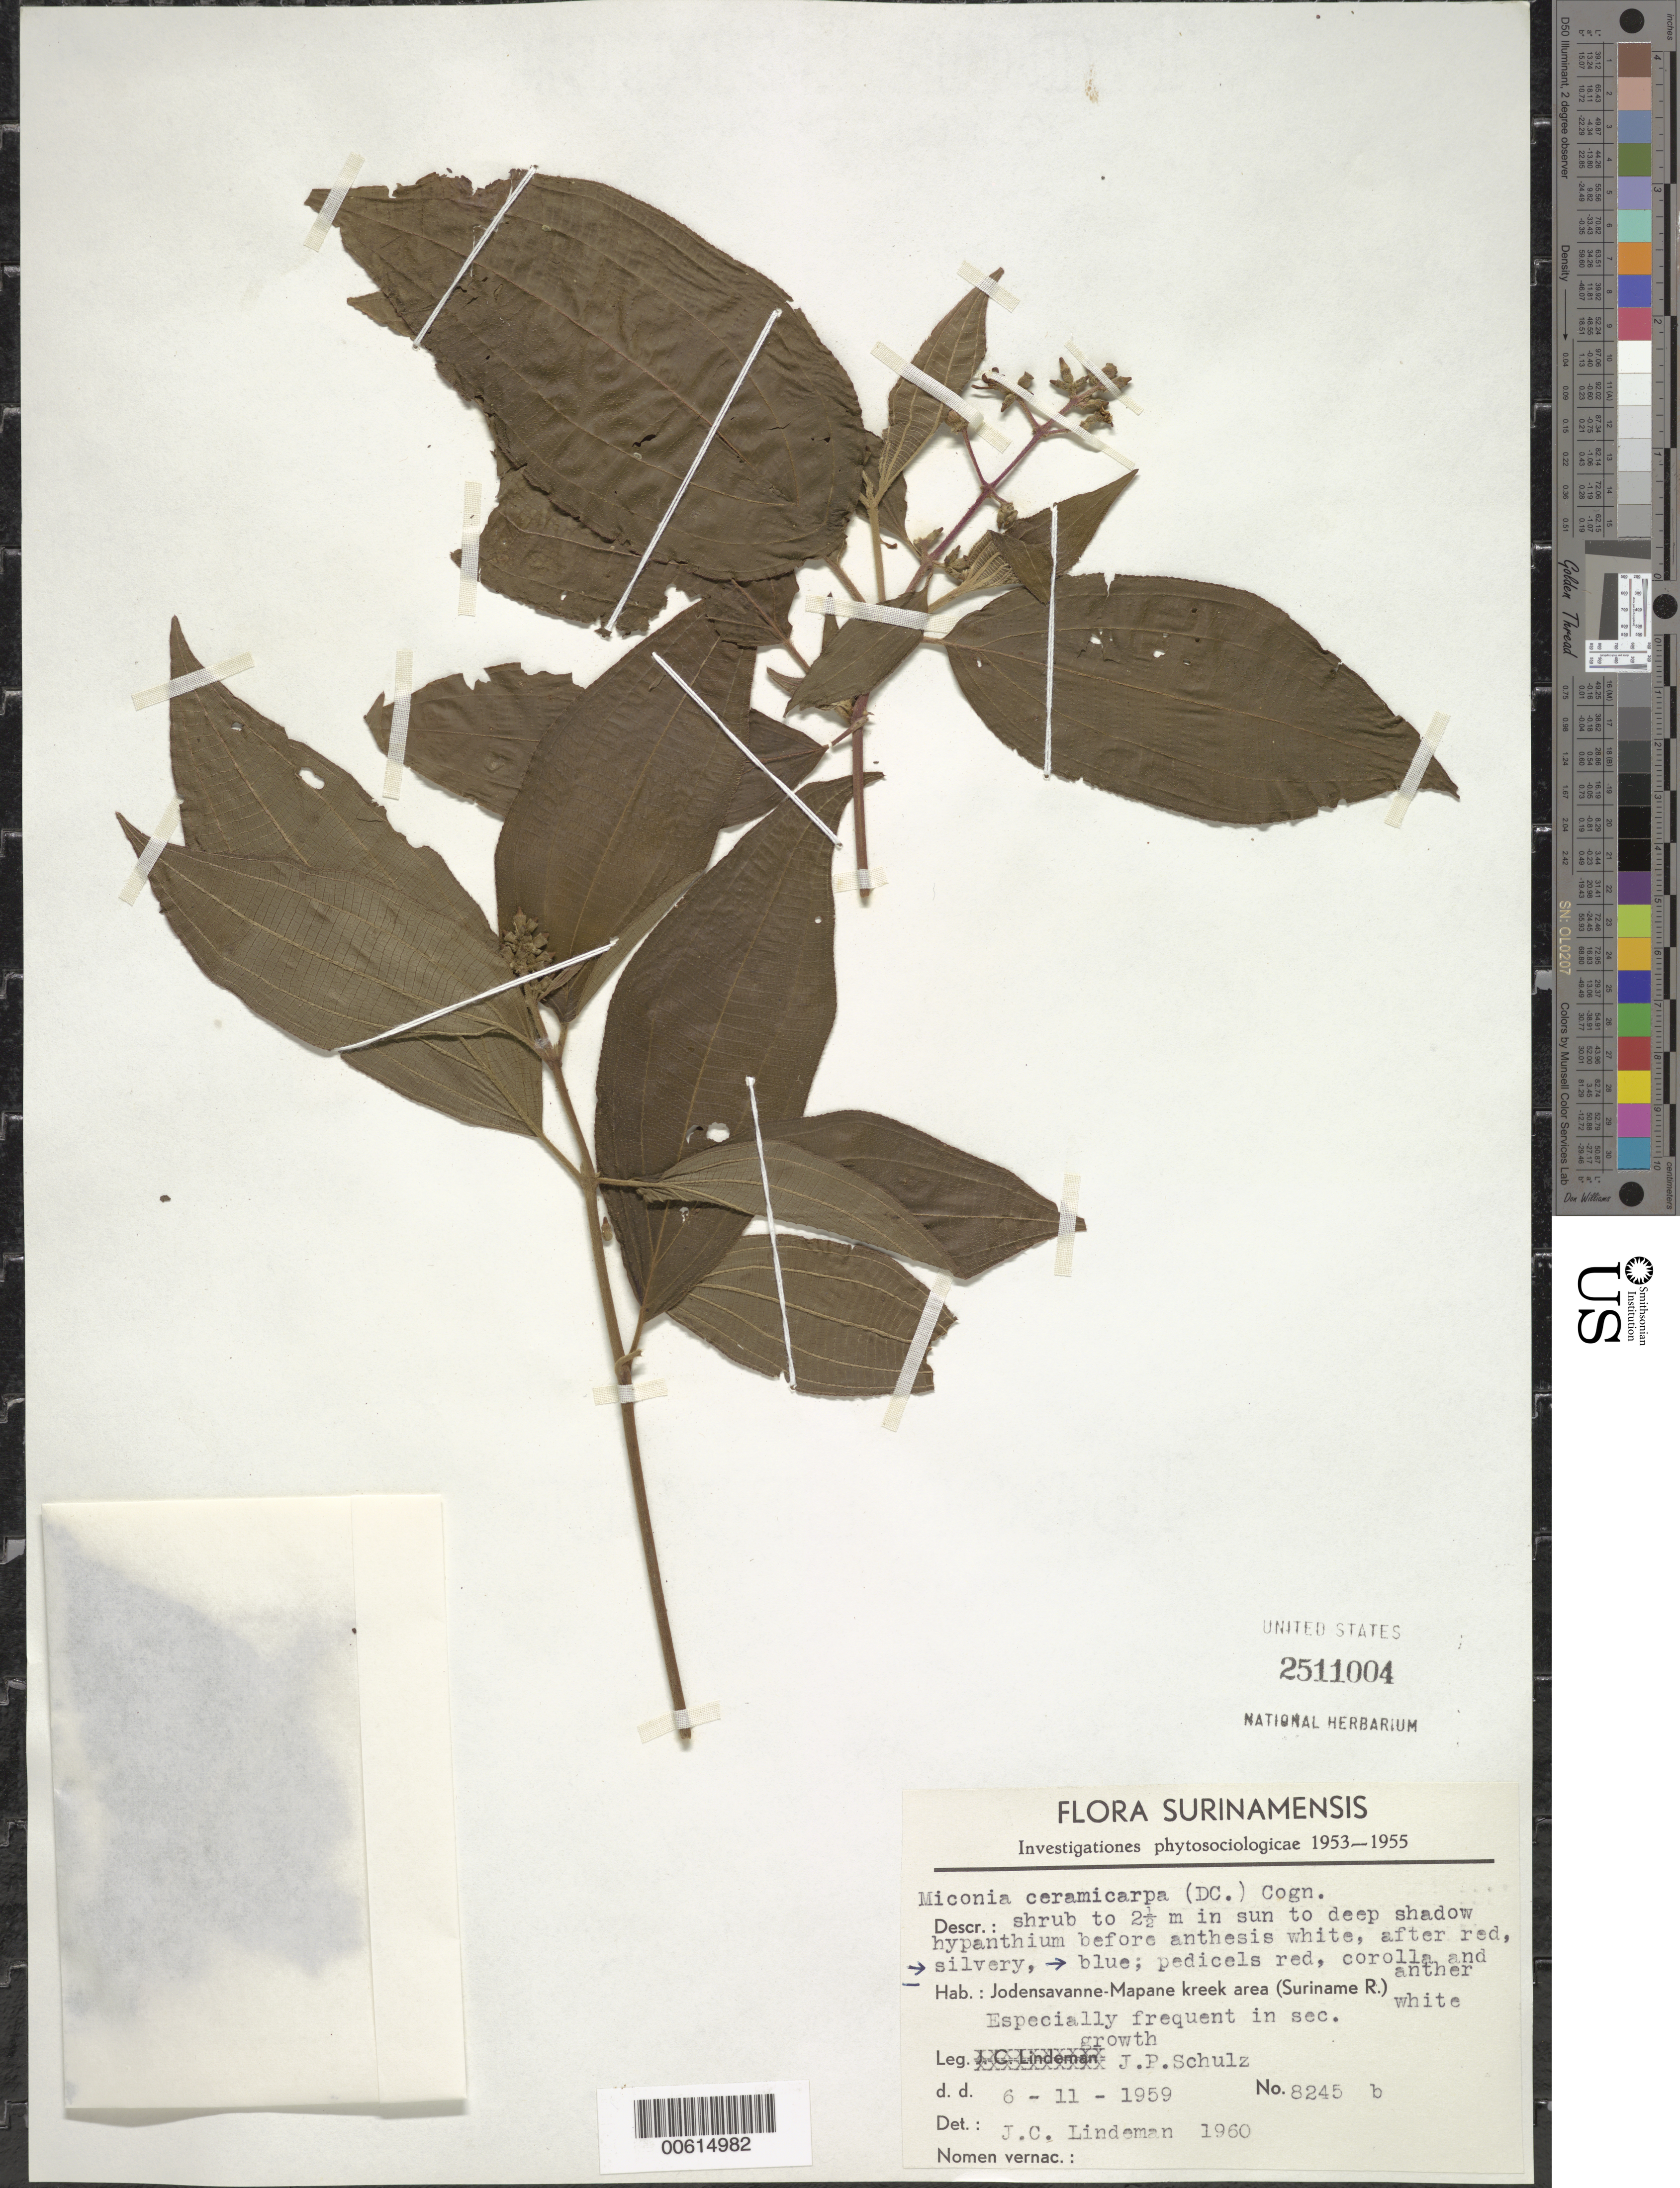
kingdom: Plantae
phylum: Tracheophyta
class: Magnoliopsida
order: Myrtales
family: Melastomataceae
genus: Miconia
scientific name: Miconia ceramicarpa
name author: (DC.) Cogn.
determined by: Lindeman, J. C.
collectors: J. P. Schulz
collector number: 8245 b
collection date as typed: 6-Nov-59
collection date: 1959-11-06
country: Suriname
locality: Jodensavanne-Mapane kreek area (SURINAMEe River)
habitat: Sun to deep shadow. Especially frequent in secondary growth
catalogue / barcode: US 2511004